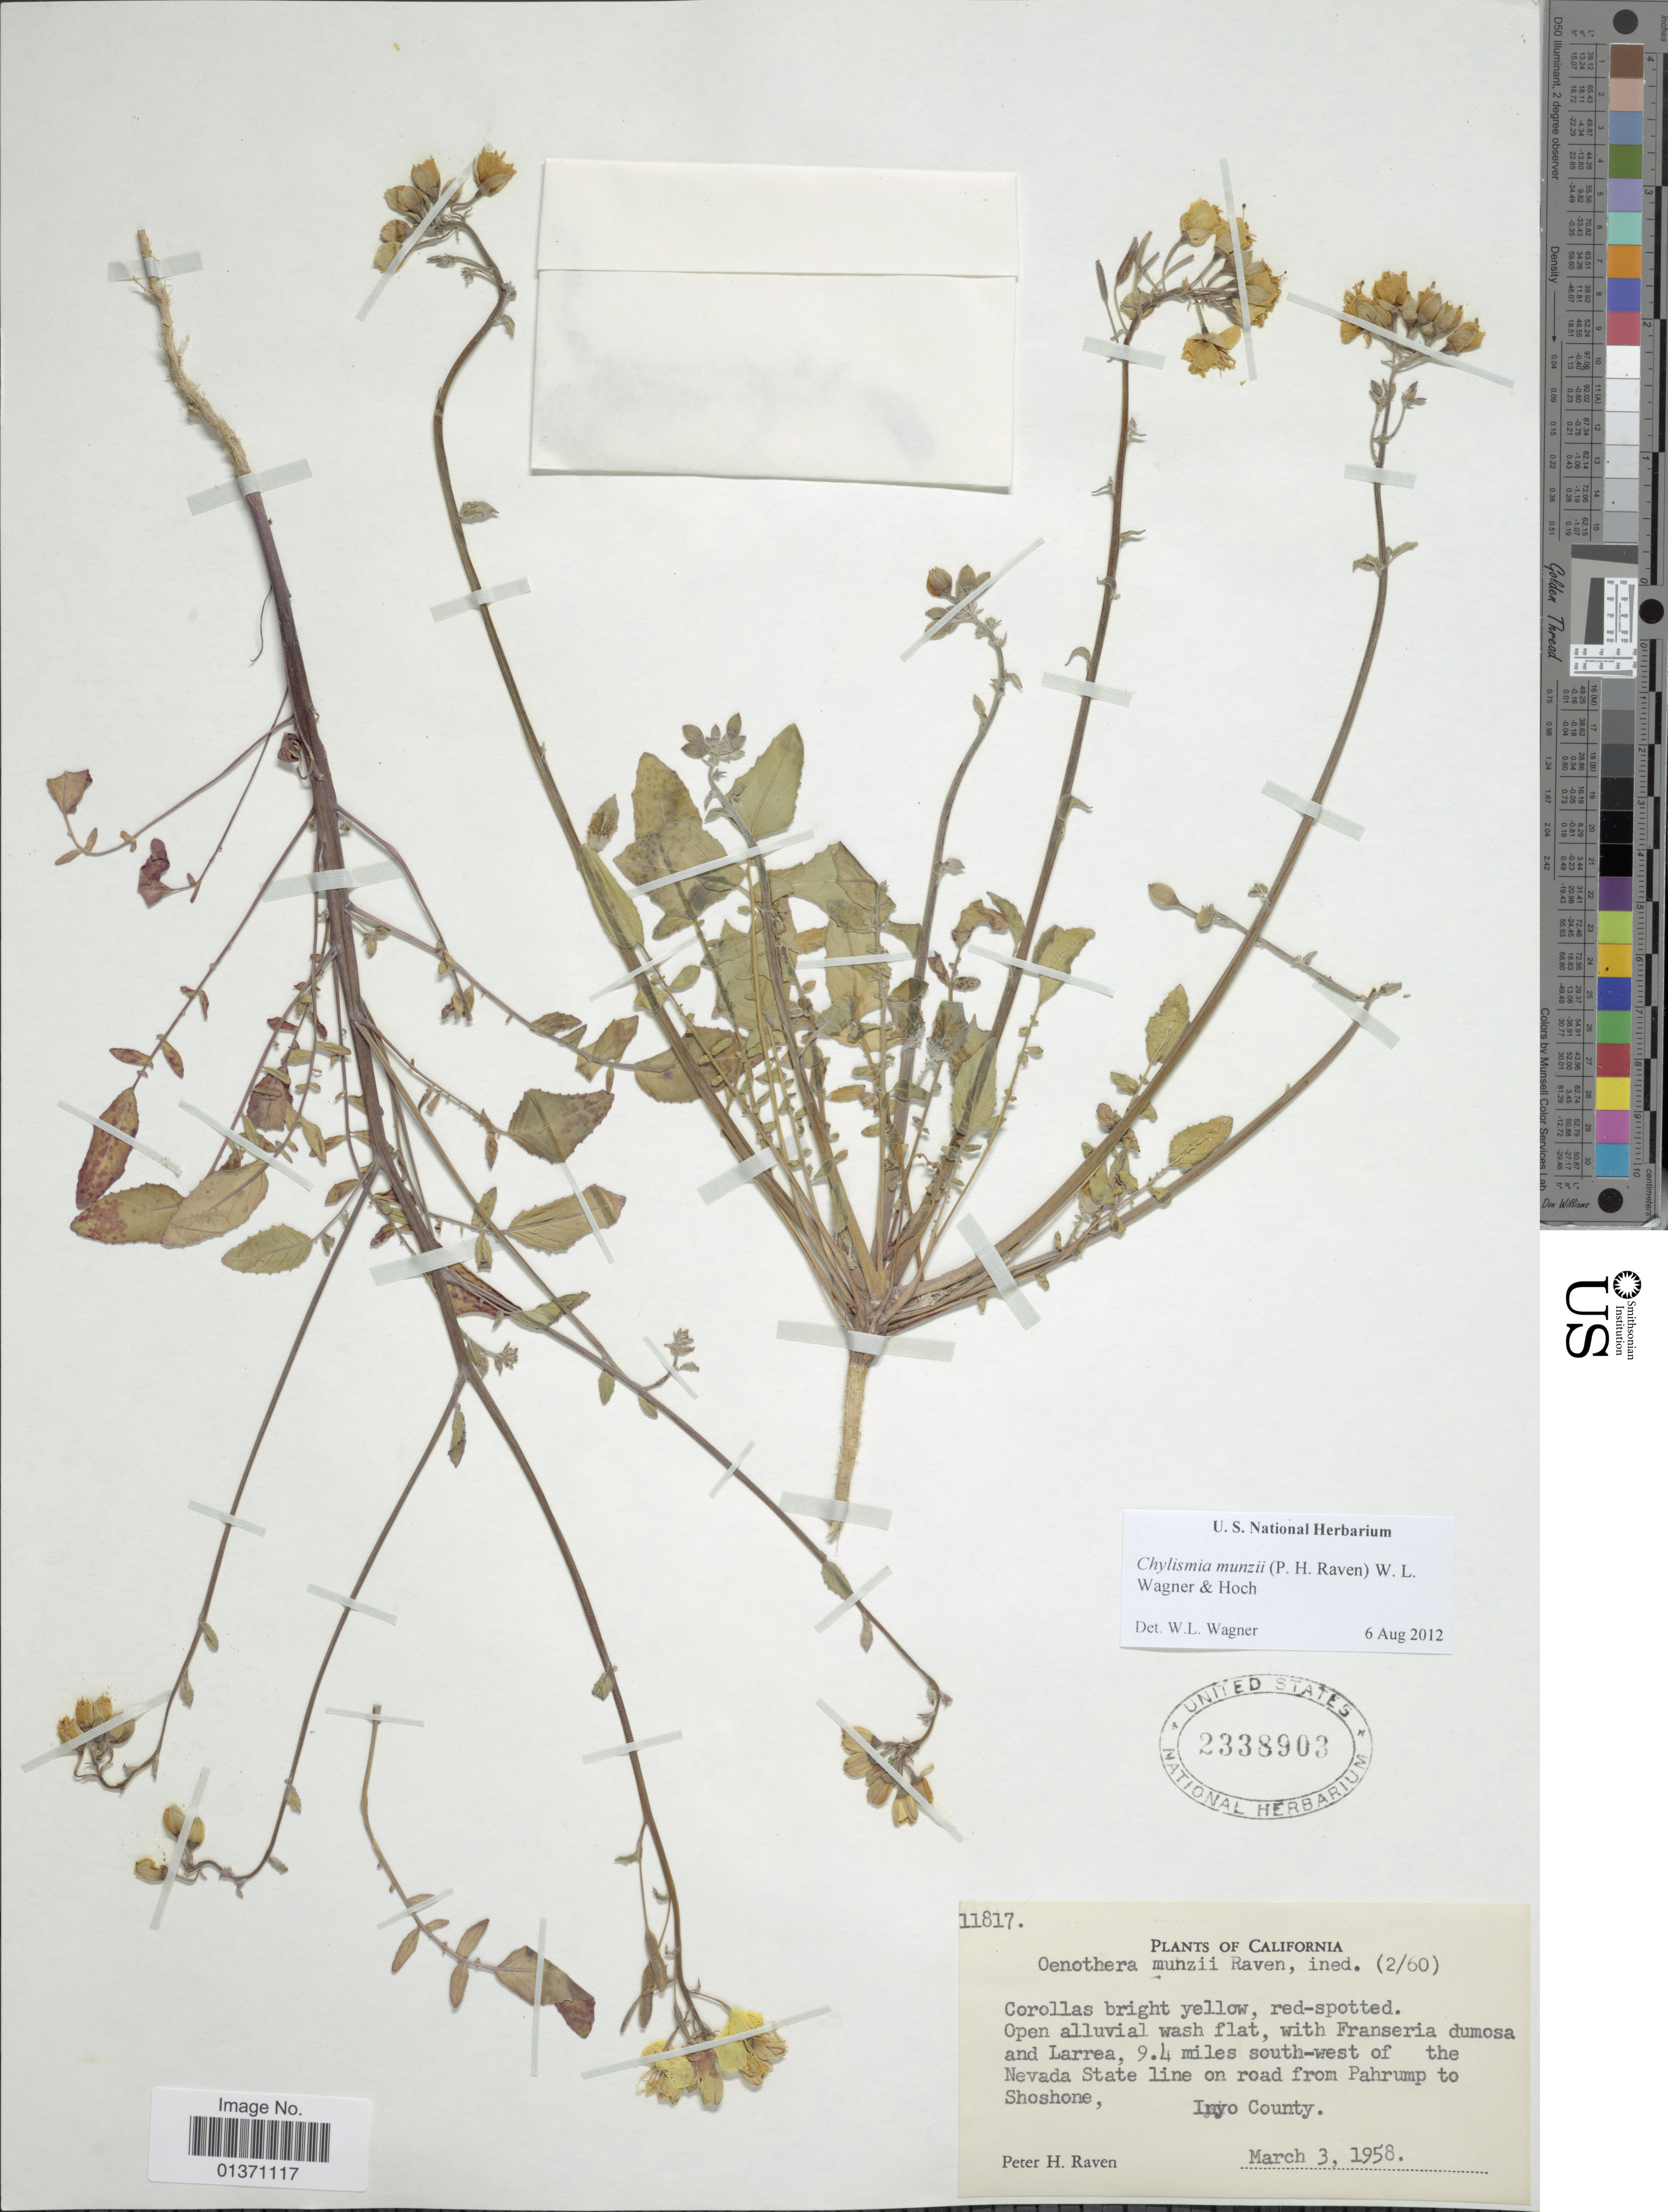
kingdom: Plantae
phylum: Tracheophyta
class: Magnoliopsida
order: Myrtales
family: Onagraceae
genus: Chylismia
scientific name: Chylismia munzii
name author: (P.H. Raven) W.L. Wagner & Hoch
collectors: P. H. Raven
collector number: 11817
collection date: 1958-03-03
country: United States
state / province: California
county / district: Inyo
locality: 9.4 miles south-west of the Nevada State line on road from Pahrump to Shoshone, Inyo County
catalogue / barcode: US 2338903